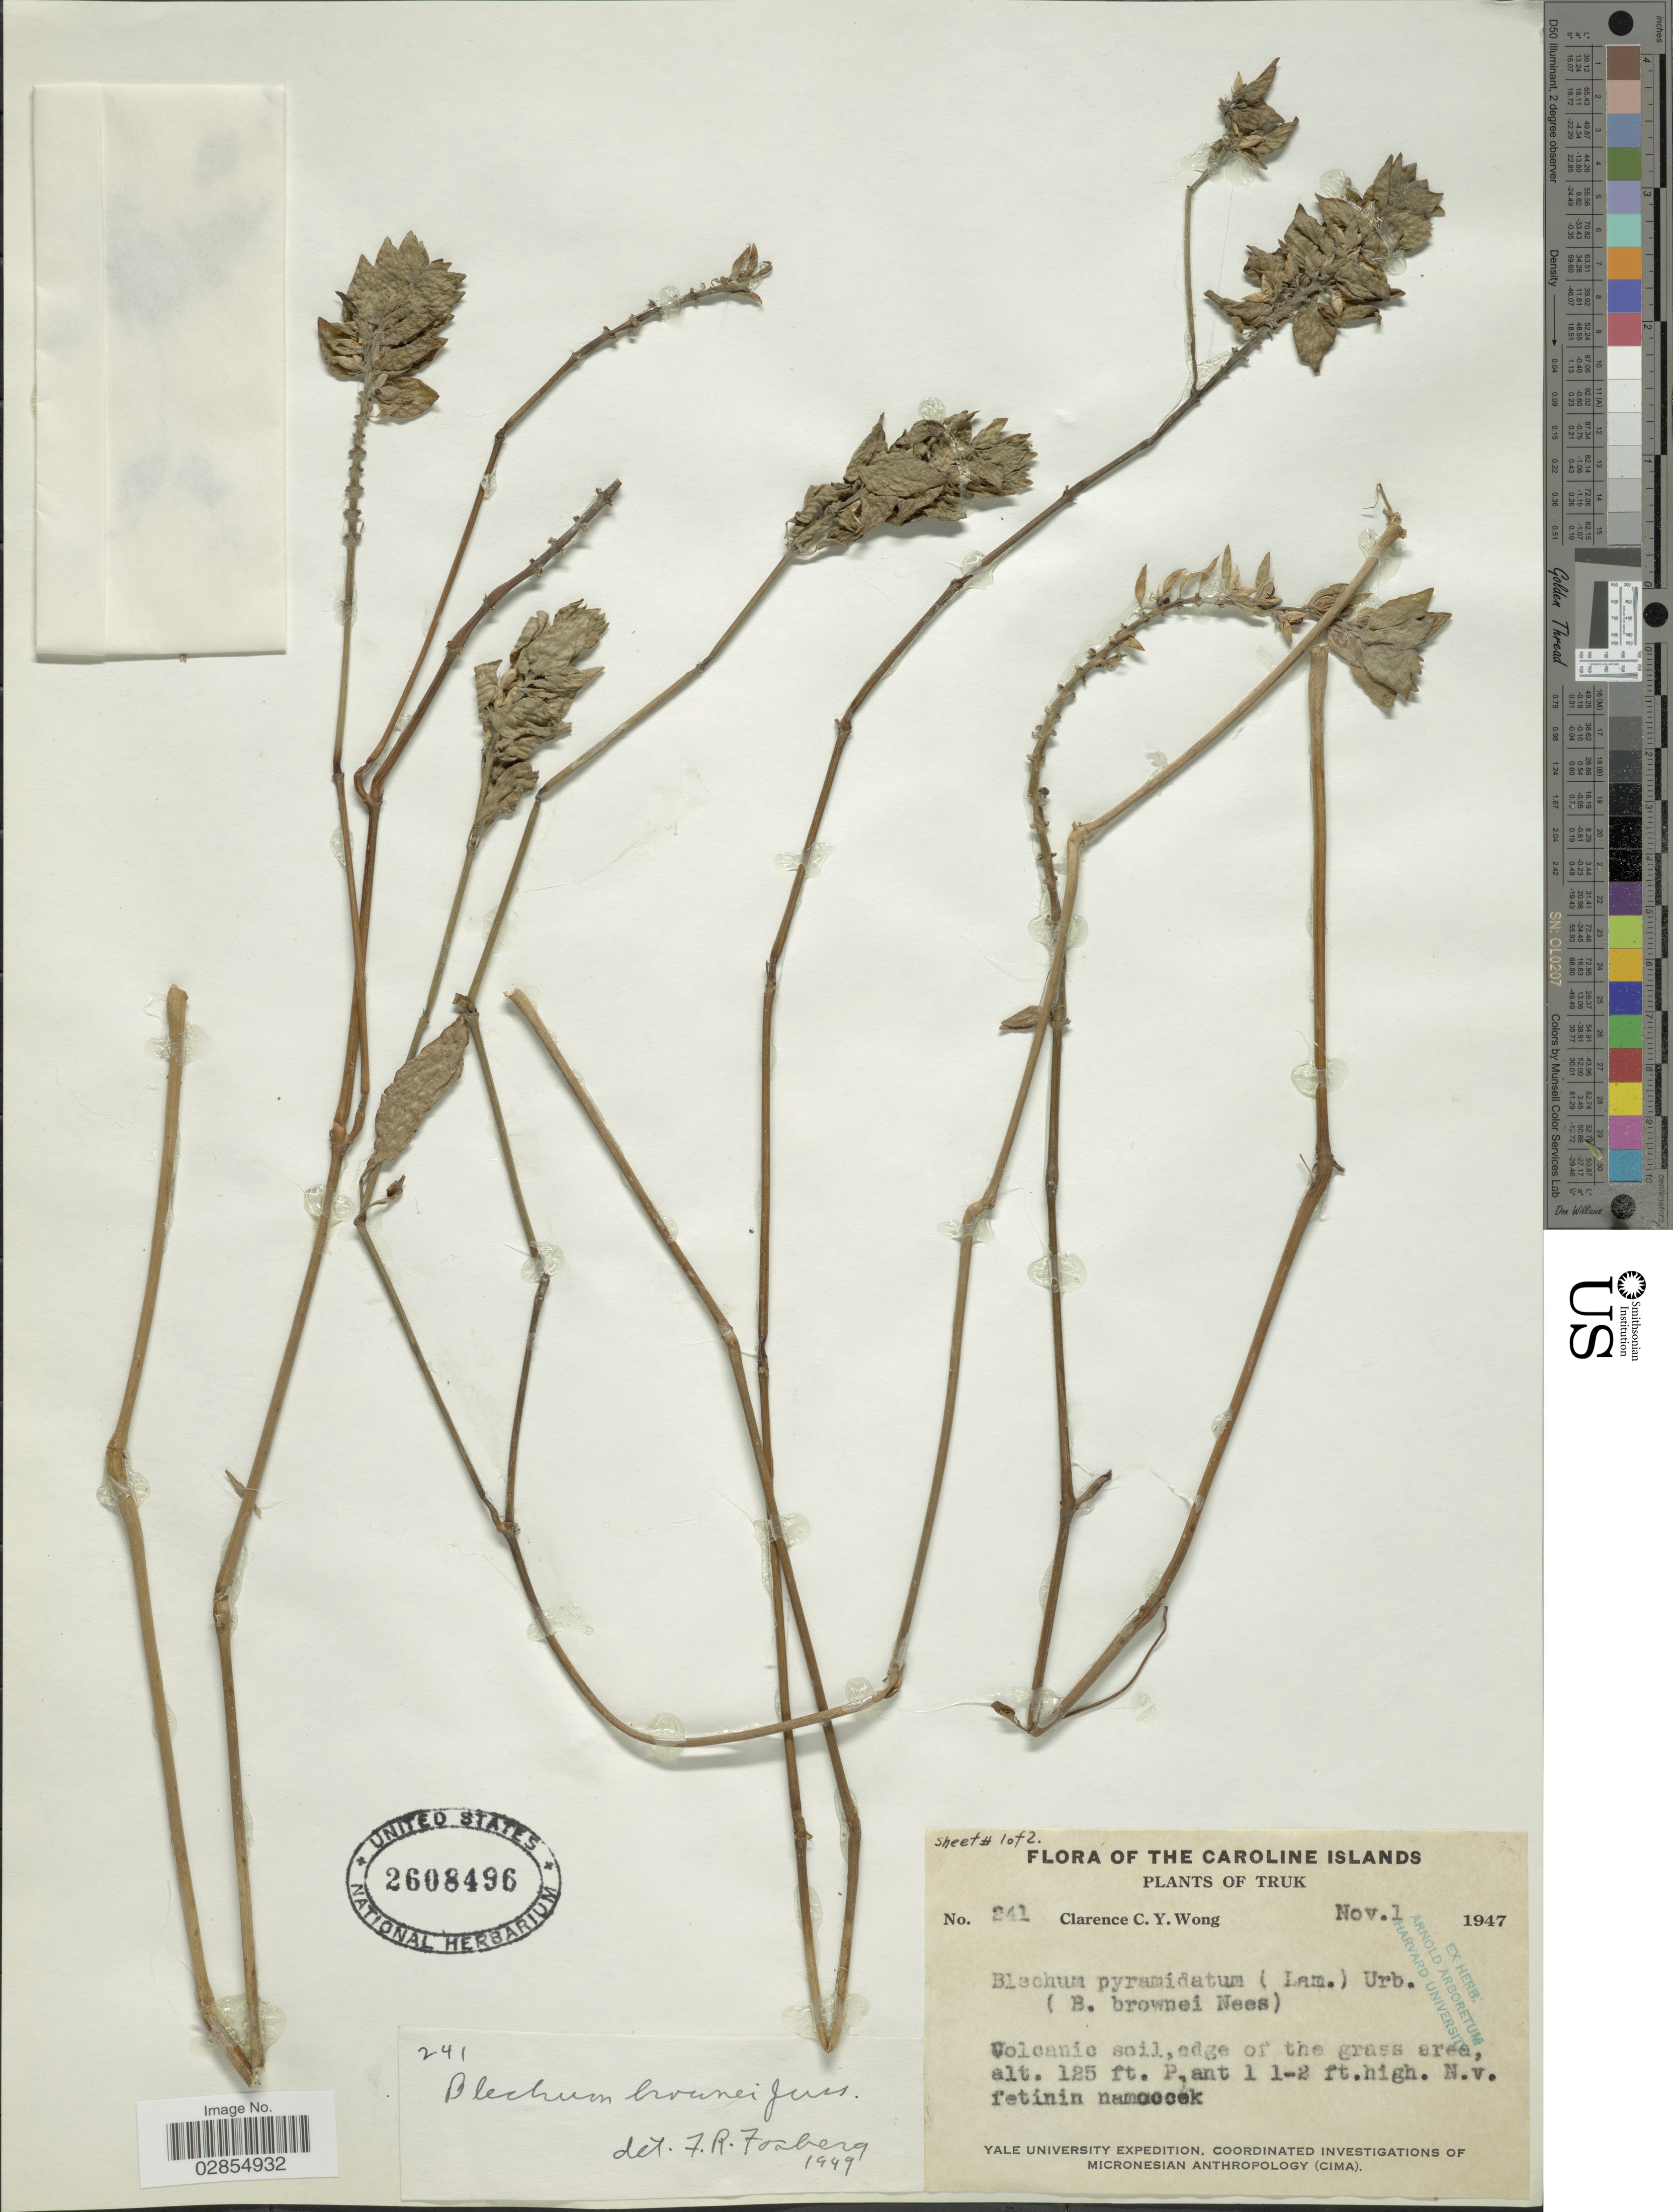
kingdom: Plantae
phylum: Tracheophyta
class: Magnoliopsida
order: Lamiales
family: Acanthaceae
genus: Blechum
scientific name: Blechum pyramidatum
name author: (Lam.) Urb.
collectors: C. Y. C. Wong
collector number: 241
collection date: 1947-11-01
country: Micronesia, Federated States of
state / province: Truk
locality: Caroline Islands.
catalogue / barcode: US 2608496